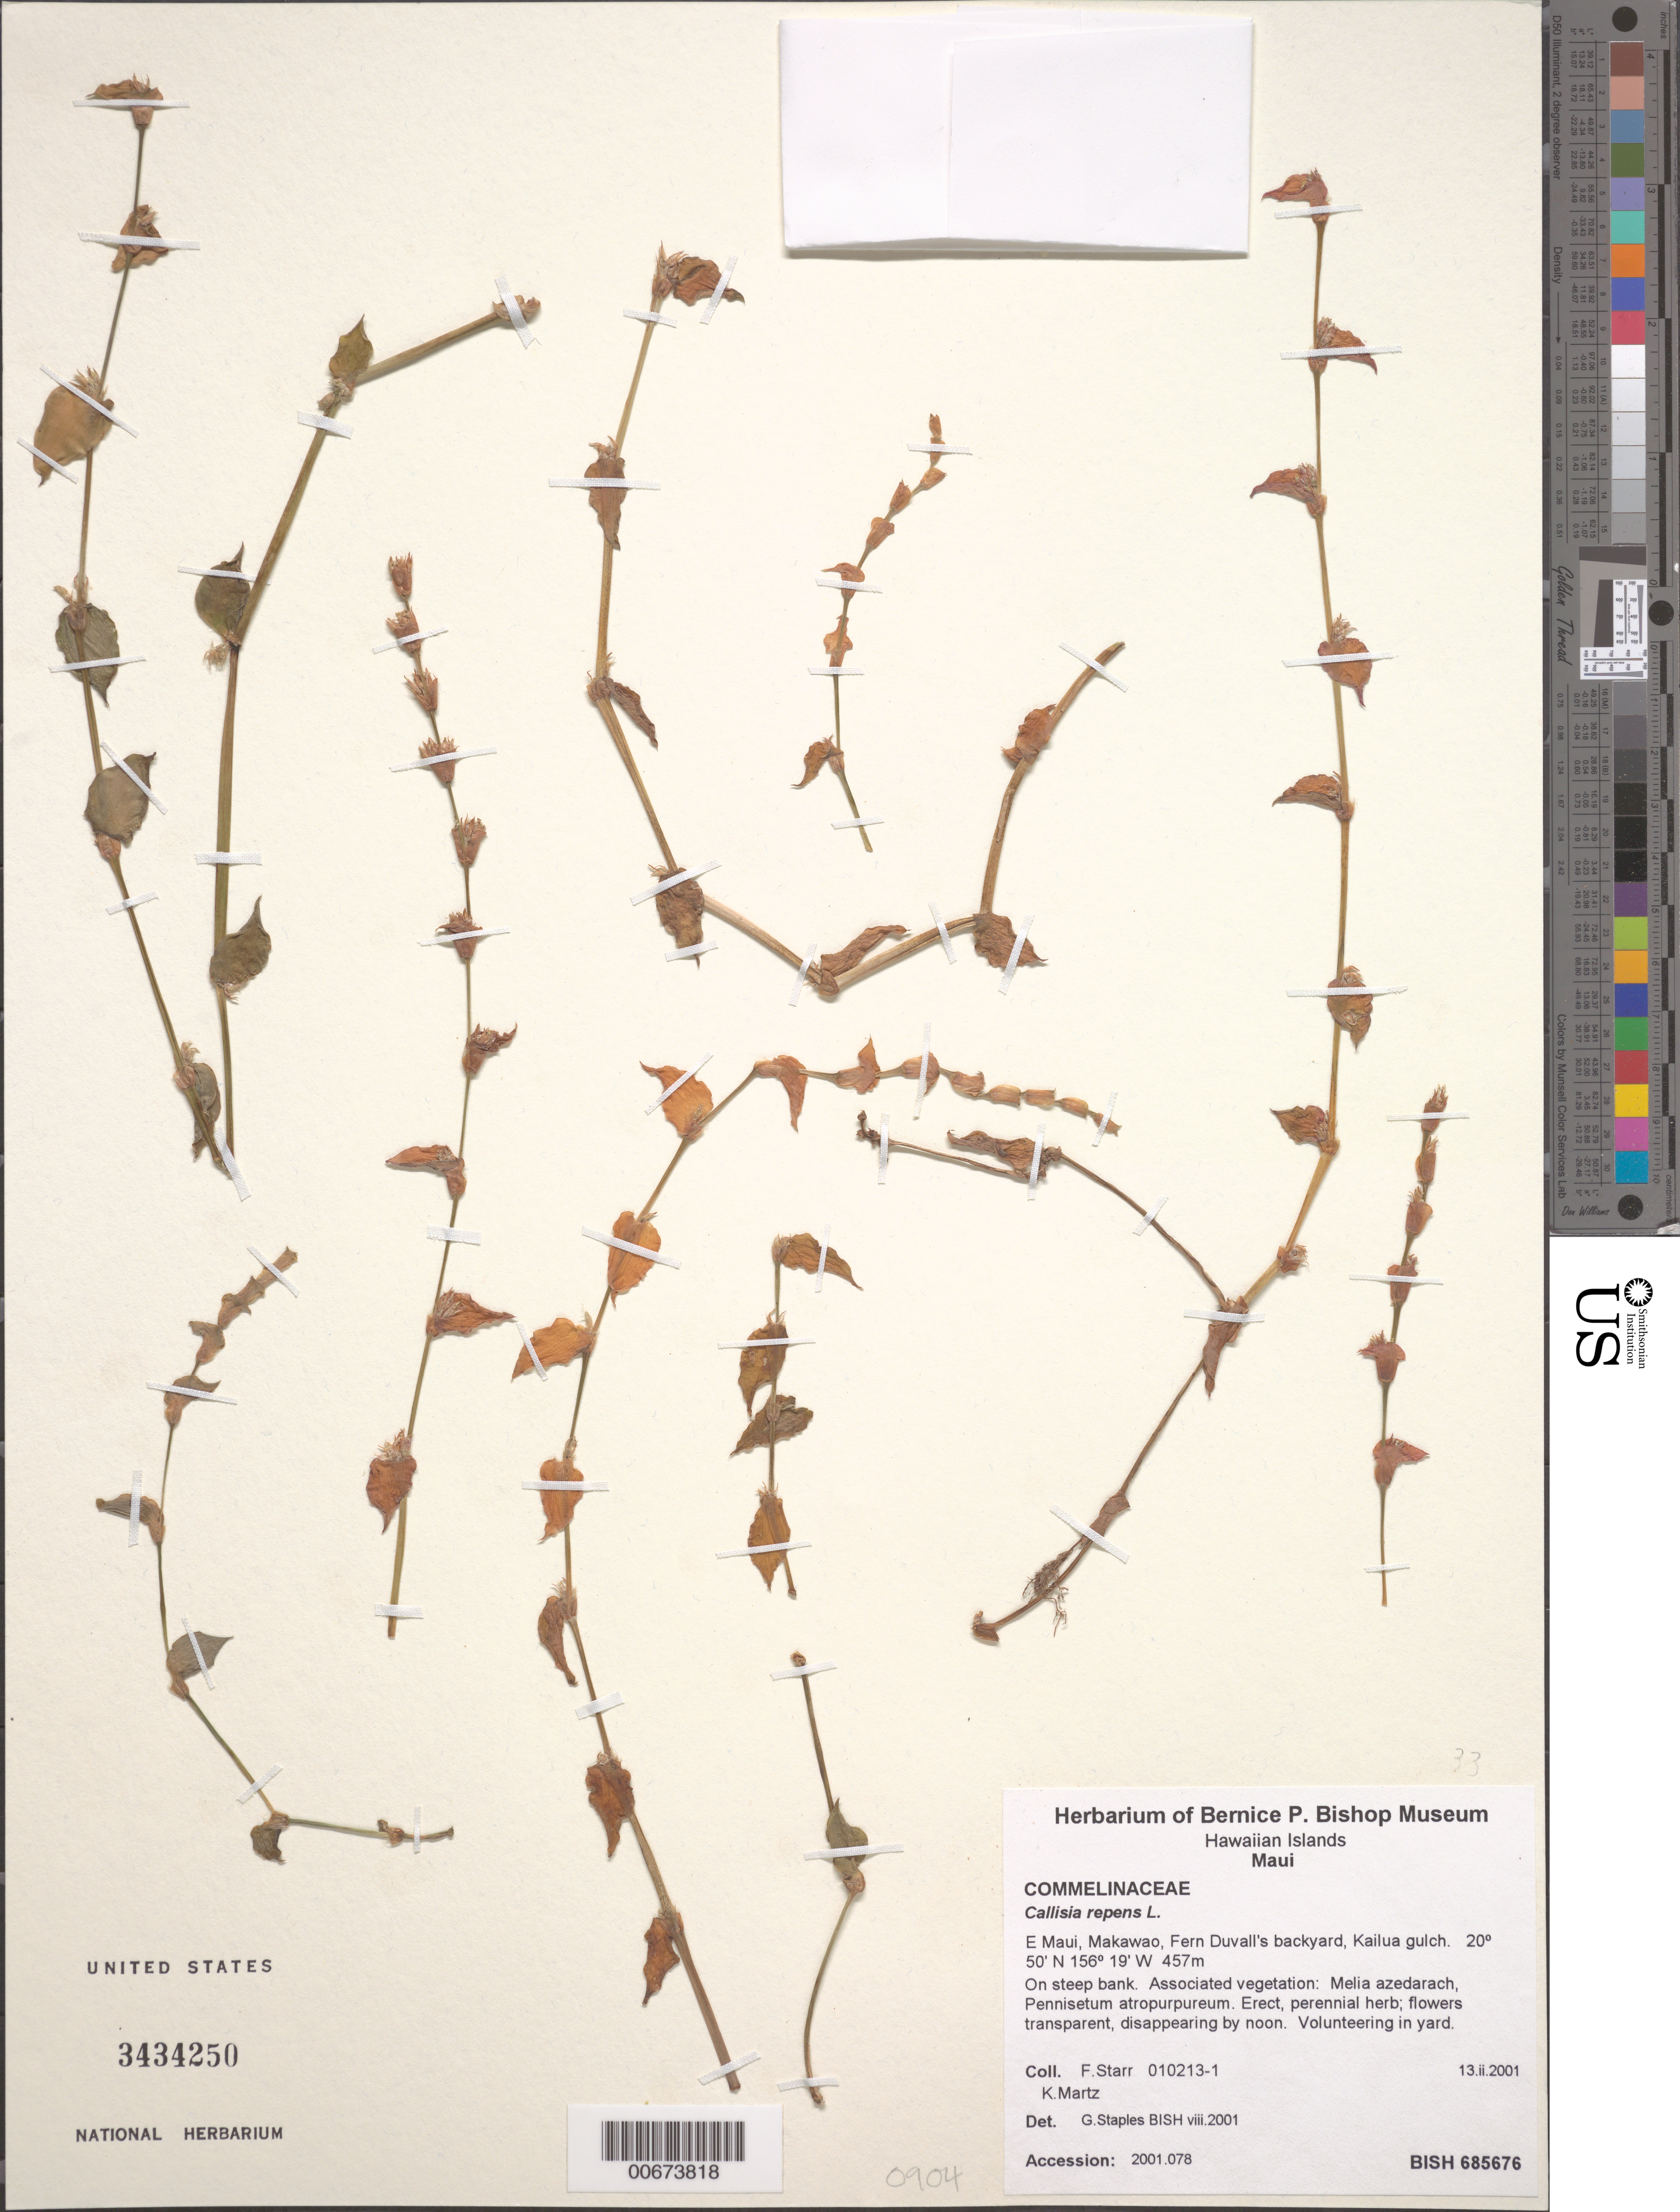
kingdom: Plantae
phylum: Tracheophyta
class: Liliopsida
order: Commelinales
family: Commelinaceae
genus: Callisia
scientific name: Callisia repens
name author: (Jacq.) L.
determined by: Staples, G. W.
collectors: F. Starr & K. Martz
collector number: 010213-1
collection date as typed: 13 Feb 2001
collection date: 2001-02-13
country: United States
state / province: Hawaii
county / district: Maui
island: Maui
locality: E Maui, Makawao, Fern Duvall's backyard, Kailua gulch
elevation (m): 457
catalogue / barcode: US 3434250